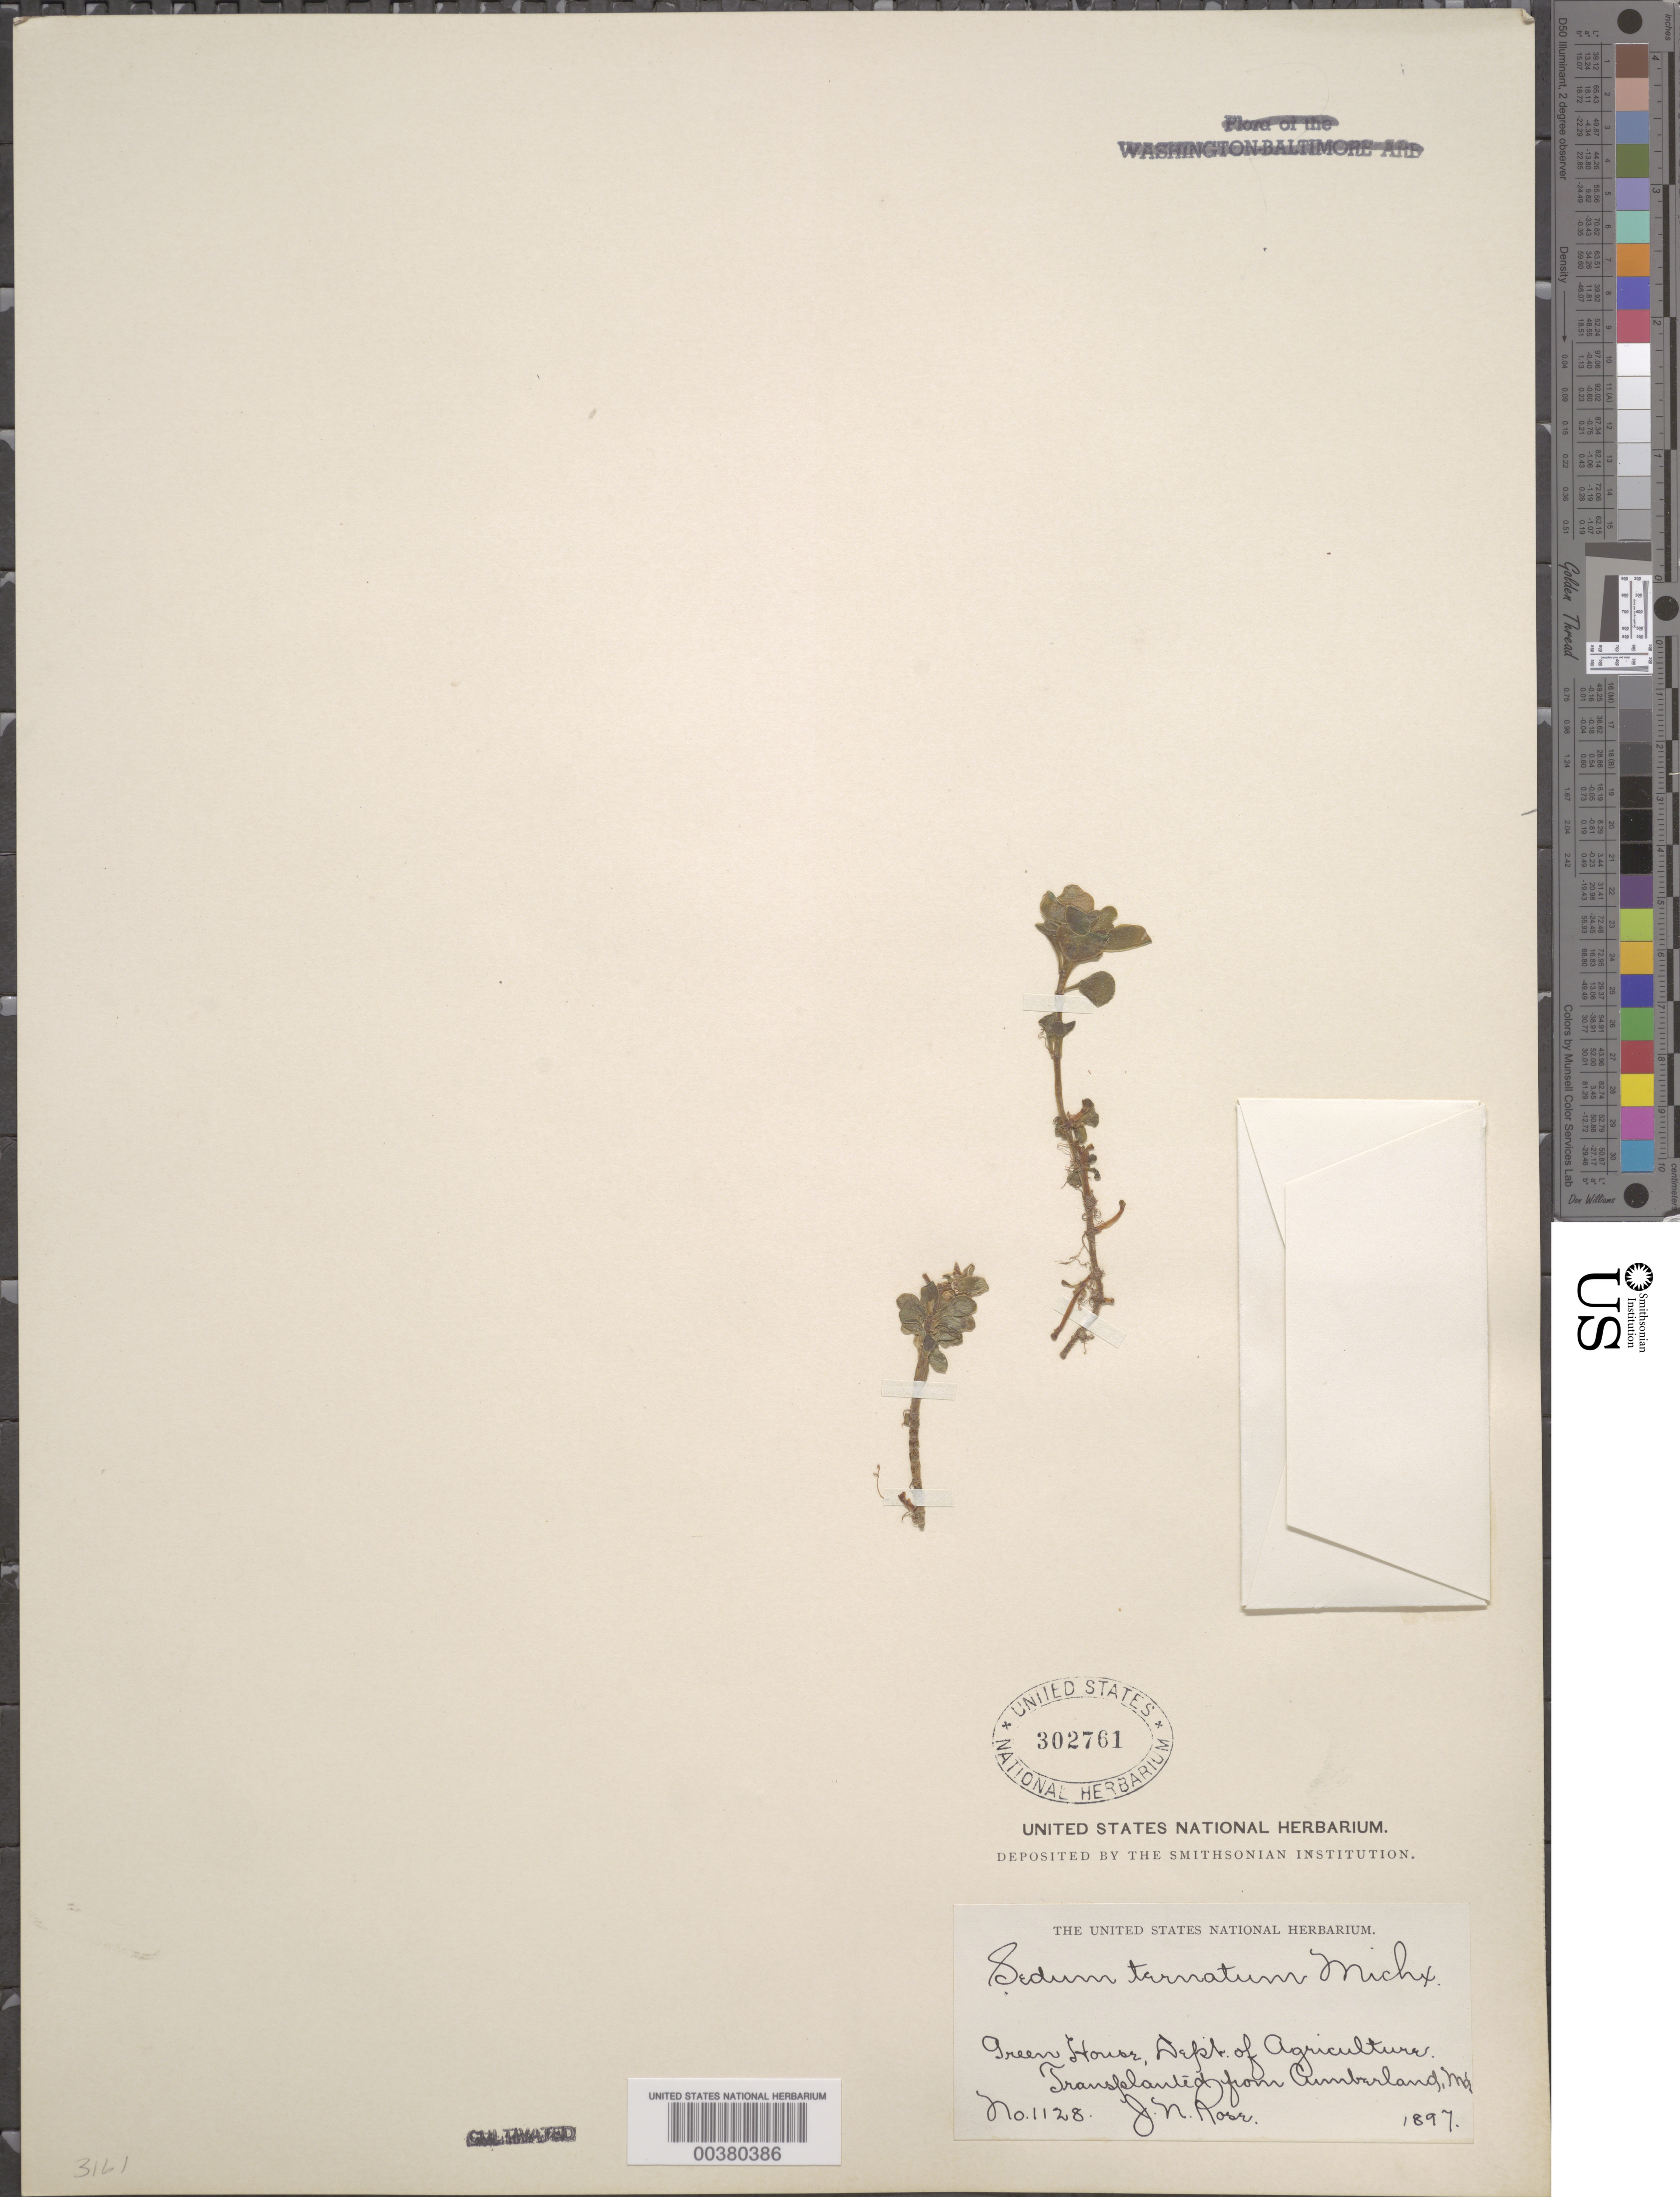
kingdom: Plantae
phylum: Tracheophyta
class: Magnoliopsida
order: Saxifragales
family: Crassulaceae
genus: Sedum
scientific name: Sedum ternatum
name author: Michx.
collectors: J. N. Rose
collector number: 1128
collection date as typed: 1897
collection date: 1897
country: United States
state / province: Maryland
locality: Transplanted from Cumberland. Greenhouse, Department of Agriculture.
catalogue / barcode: US 302761